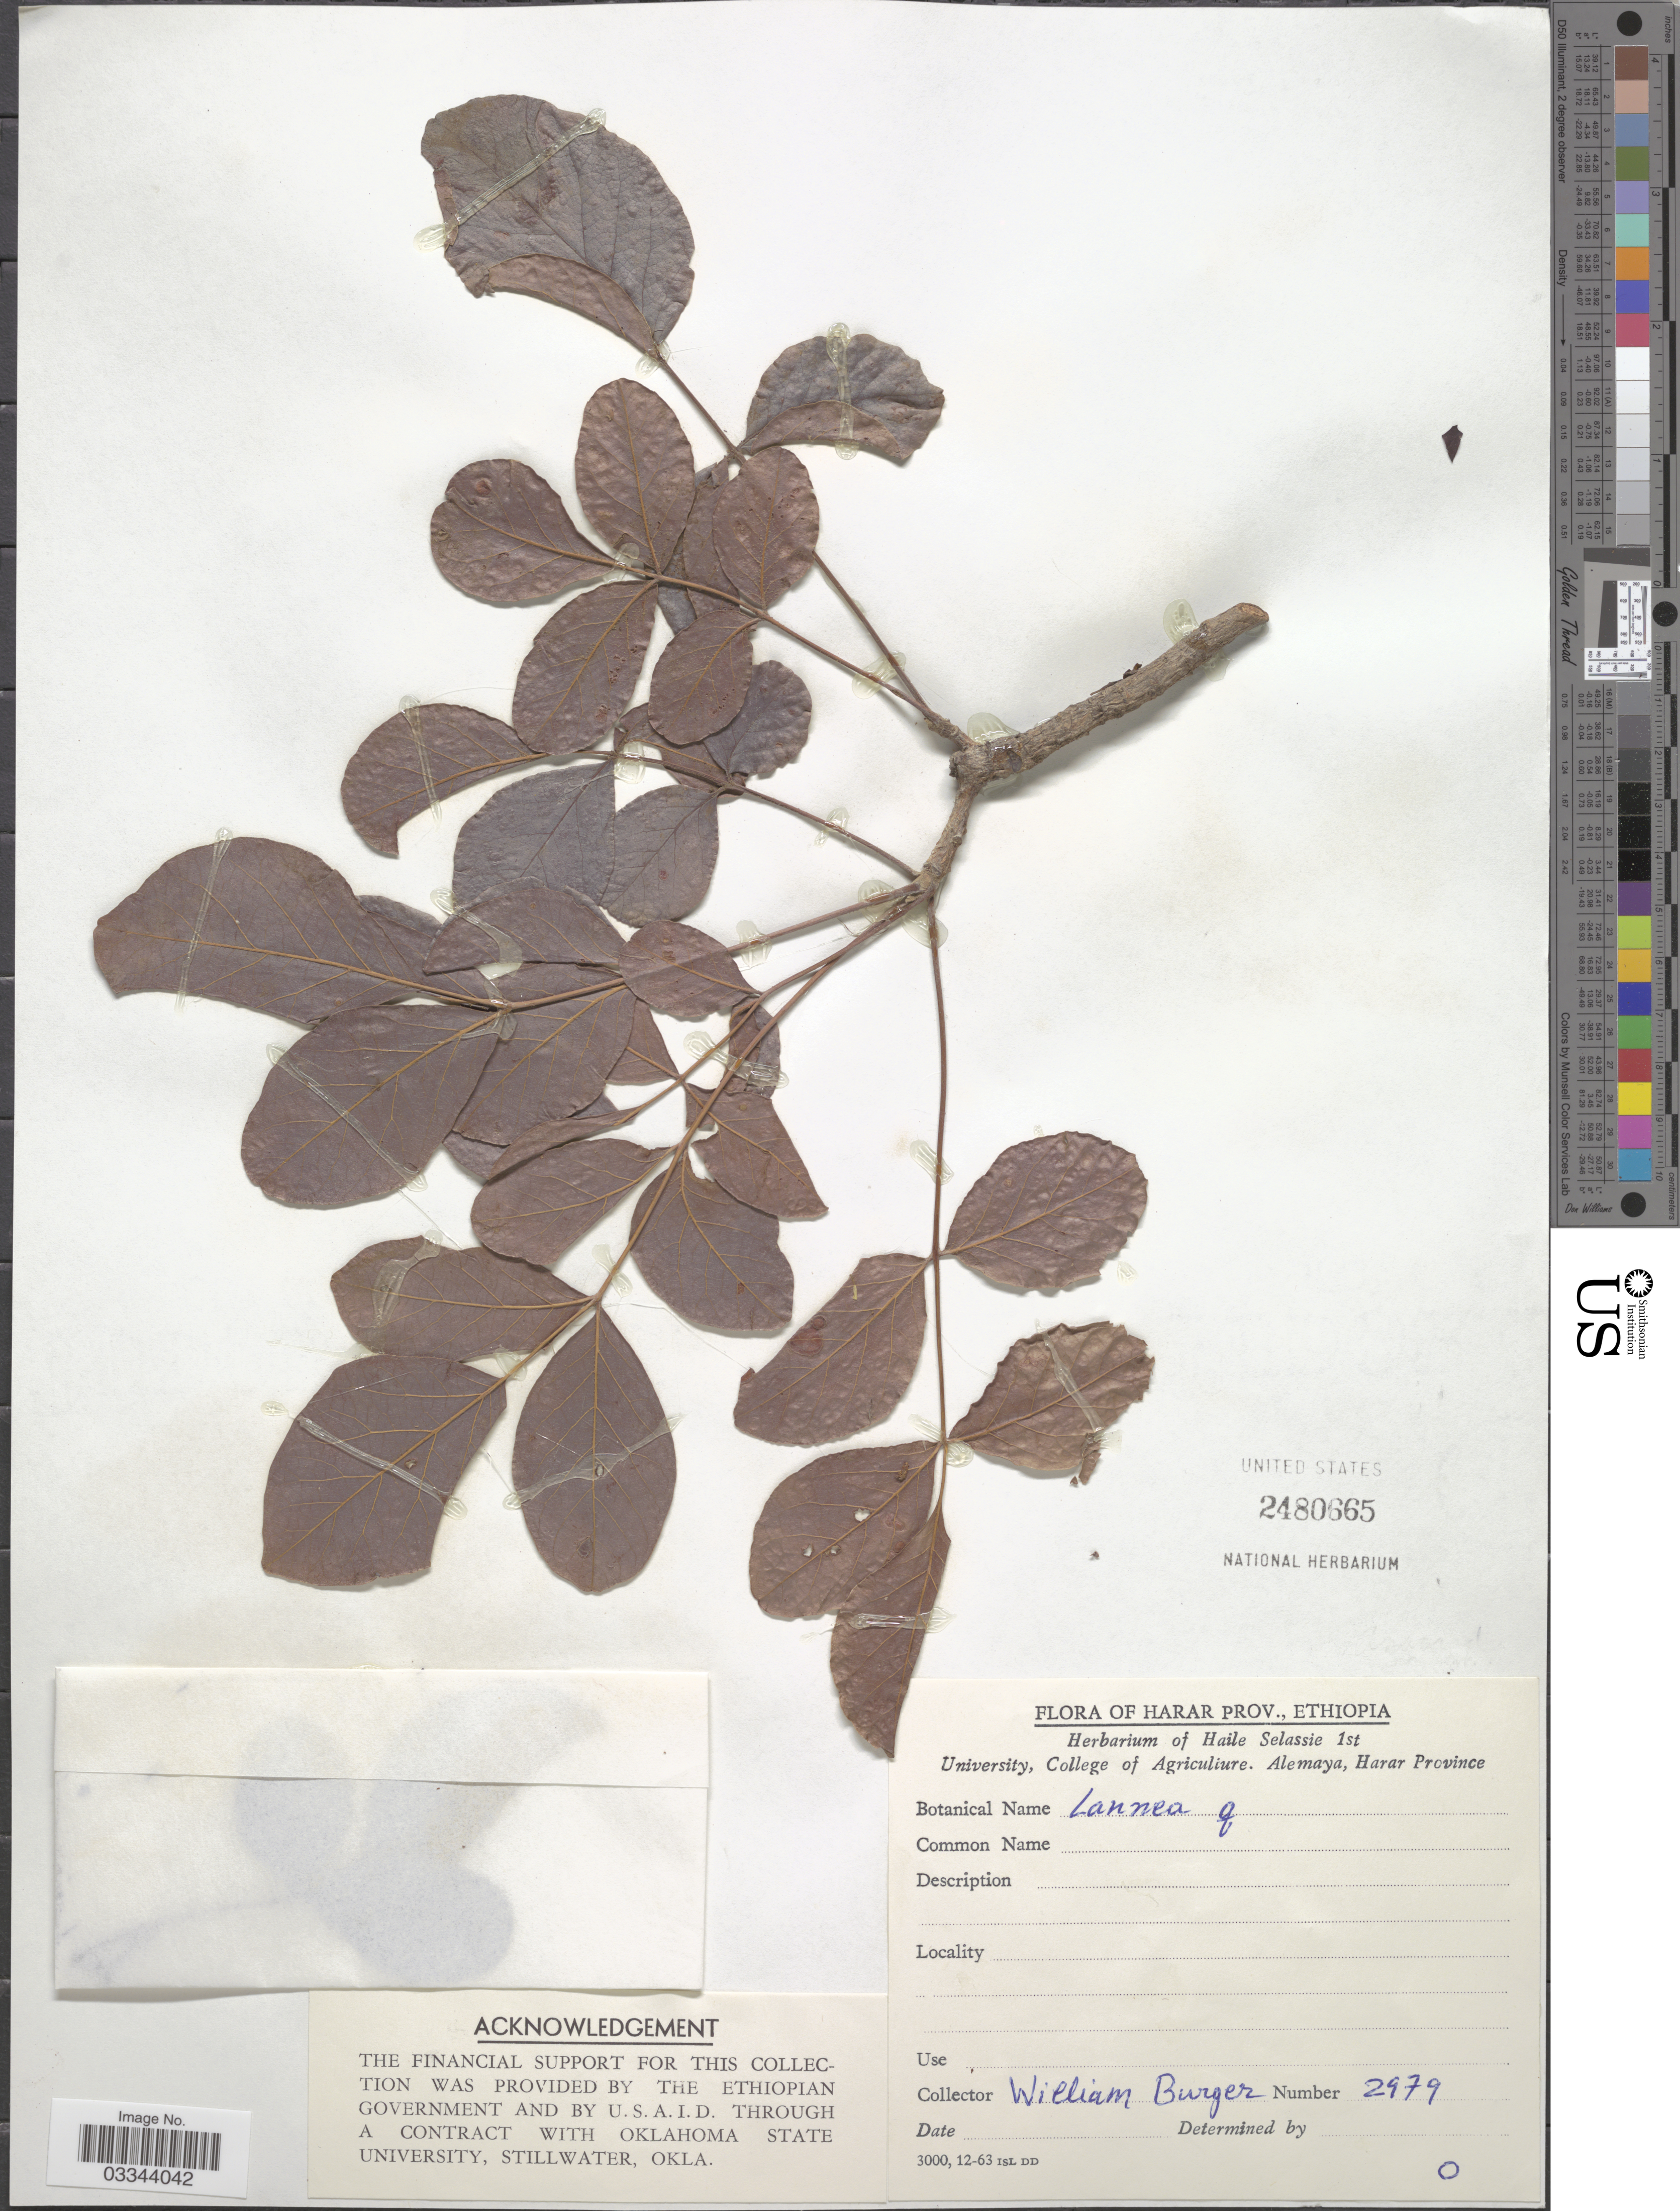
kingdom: Plantae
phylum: Tracheophyta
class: Magnoliopsida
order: Sapindales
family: Anacardiaceae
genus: Lannea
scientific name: Lannea sp.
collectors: W. Burger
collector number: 2979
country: Ethiopia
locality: Harar Prov.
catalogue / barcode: US 2480665